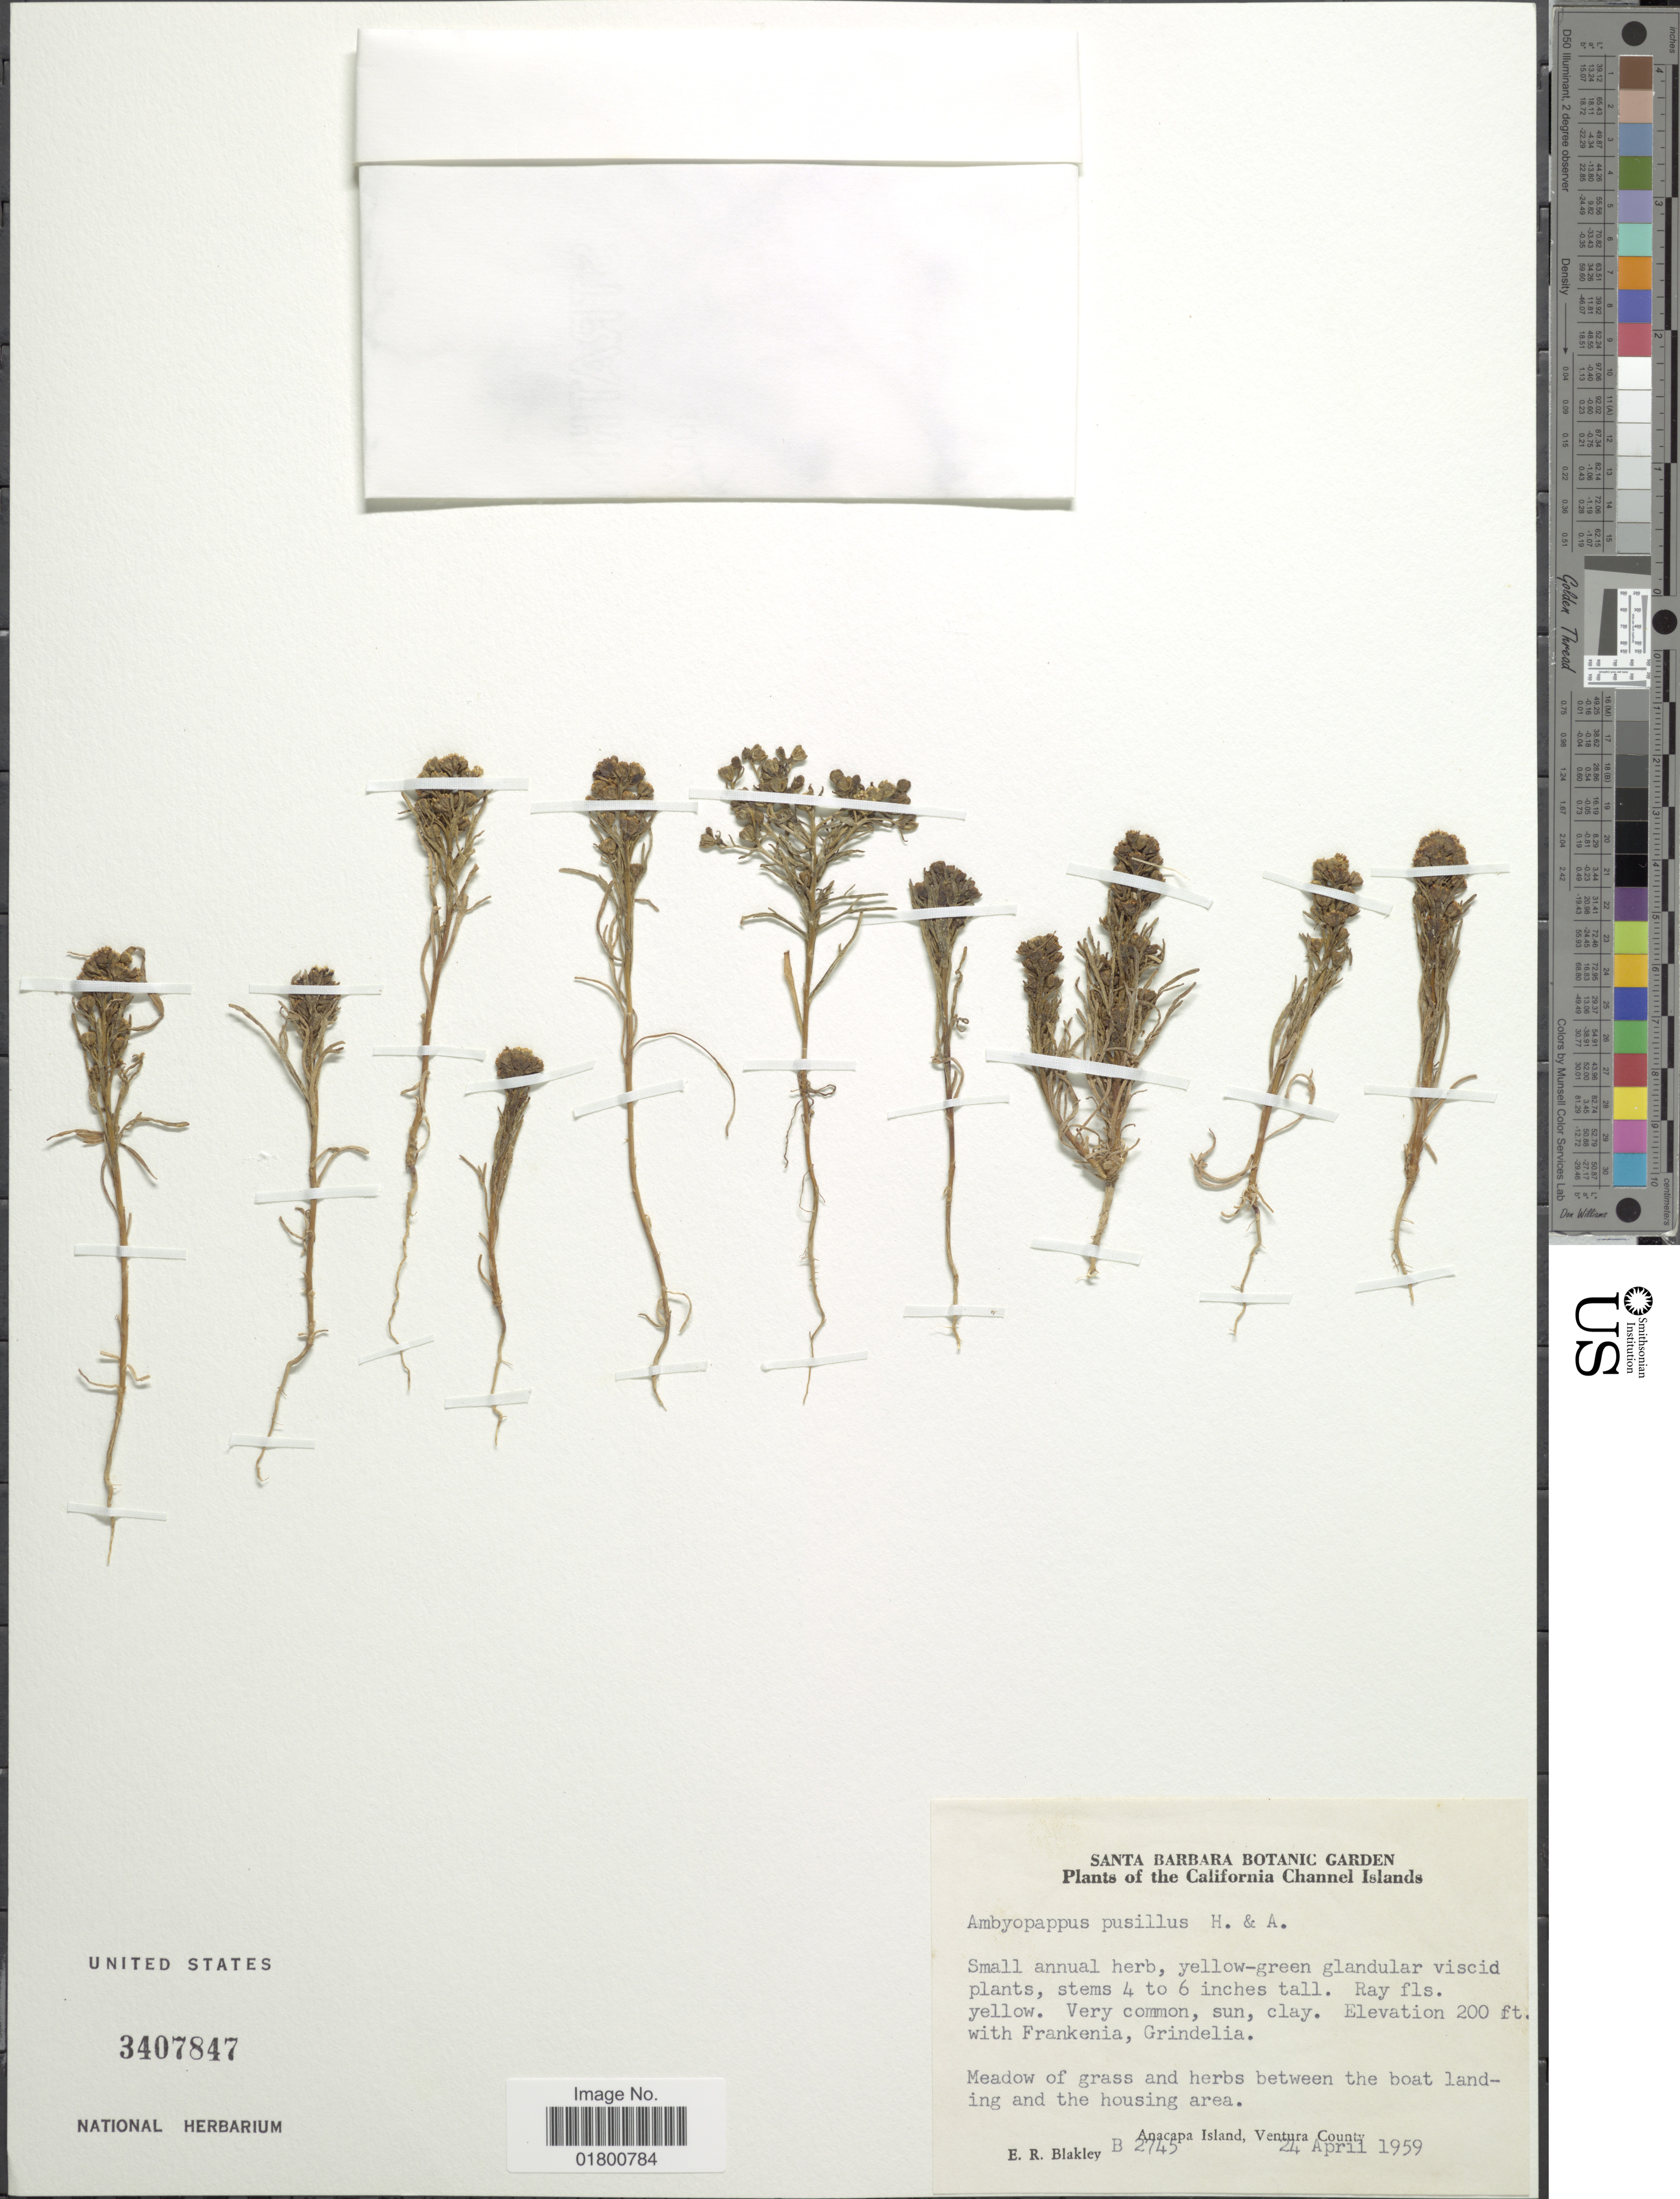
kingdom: Plantae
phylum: Tracheophyta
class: Magnoliopsida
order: Asterales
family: Asteraceae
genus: Amblyopappus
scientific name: Amblyopappus pusillus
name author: Hook. & Arn.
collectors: E. R. Blakley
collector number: B 2745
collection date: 1959-04-24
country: United States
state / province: California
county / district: Ventura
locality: The California Channel Islands, Meadow of grass and herbs between boat landing and the housing area, Anacapa Island, Ventura County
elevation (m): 61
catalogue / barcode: US 3407847